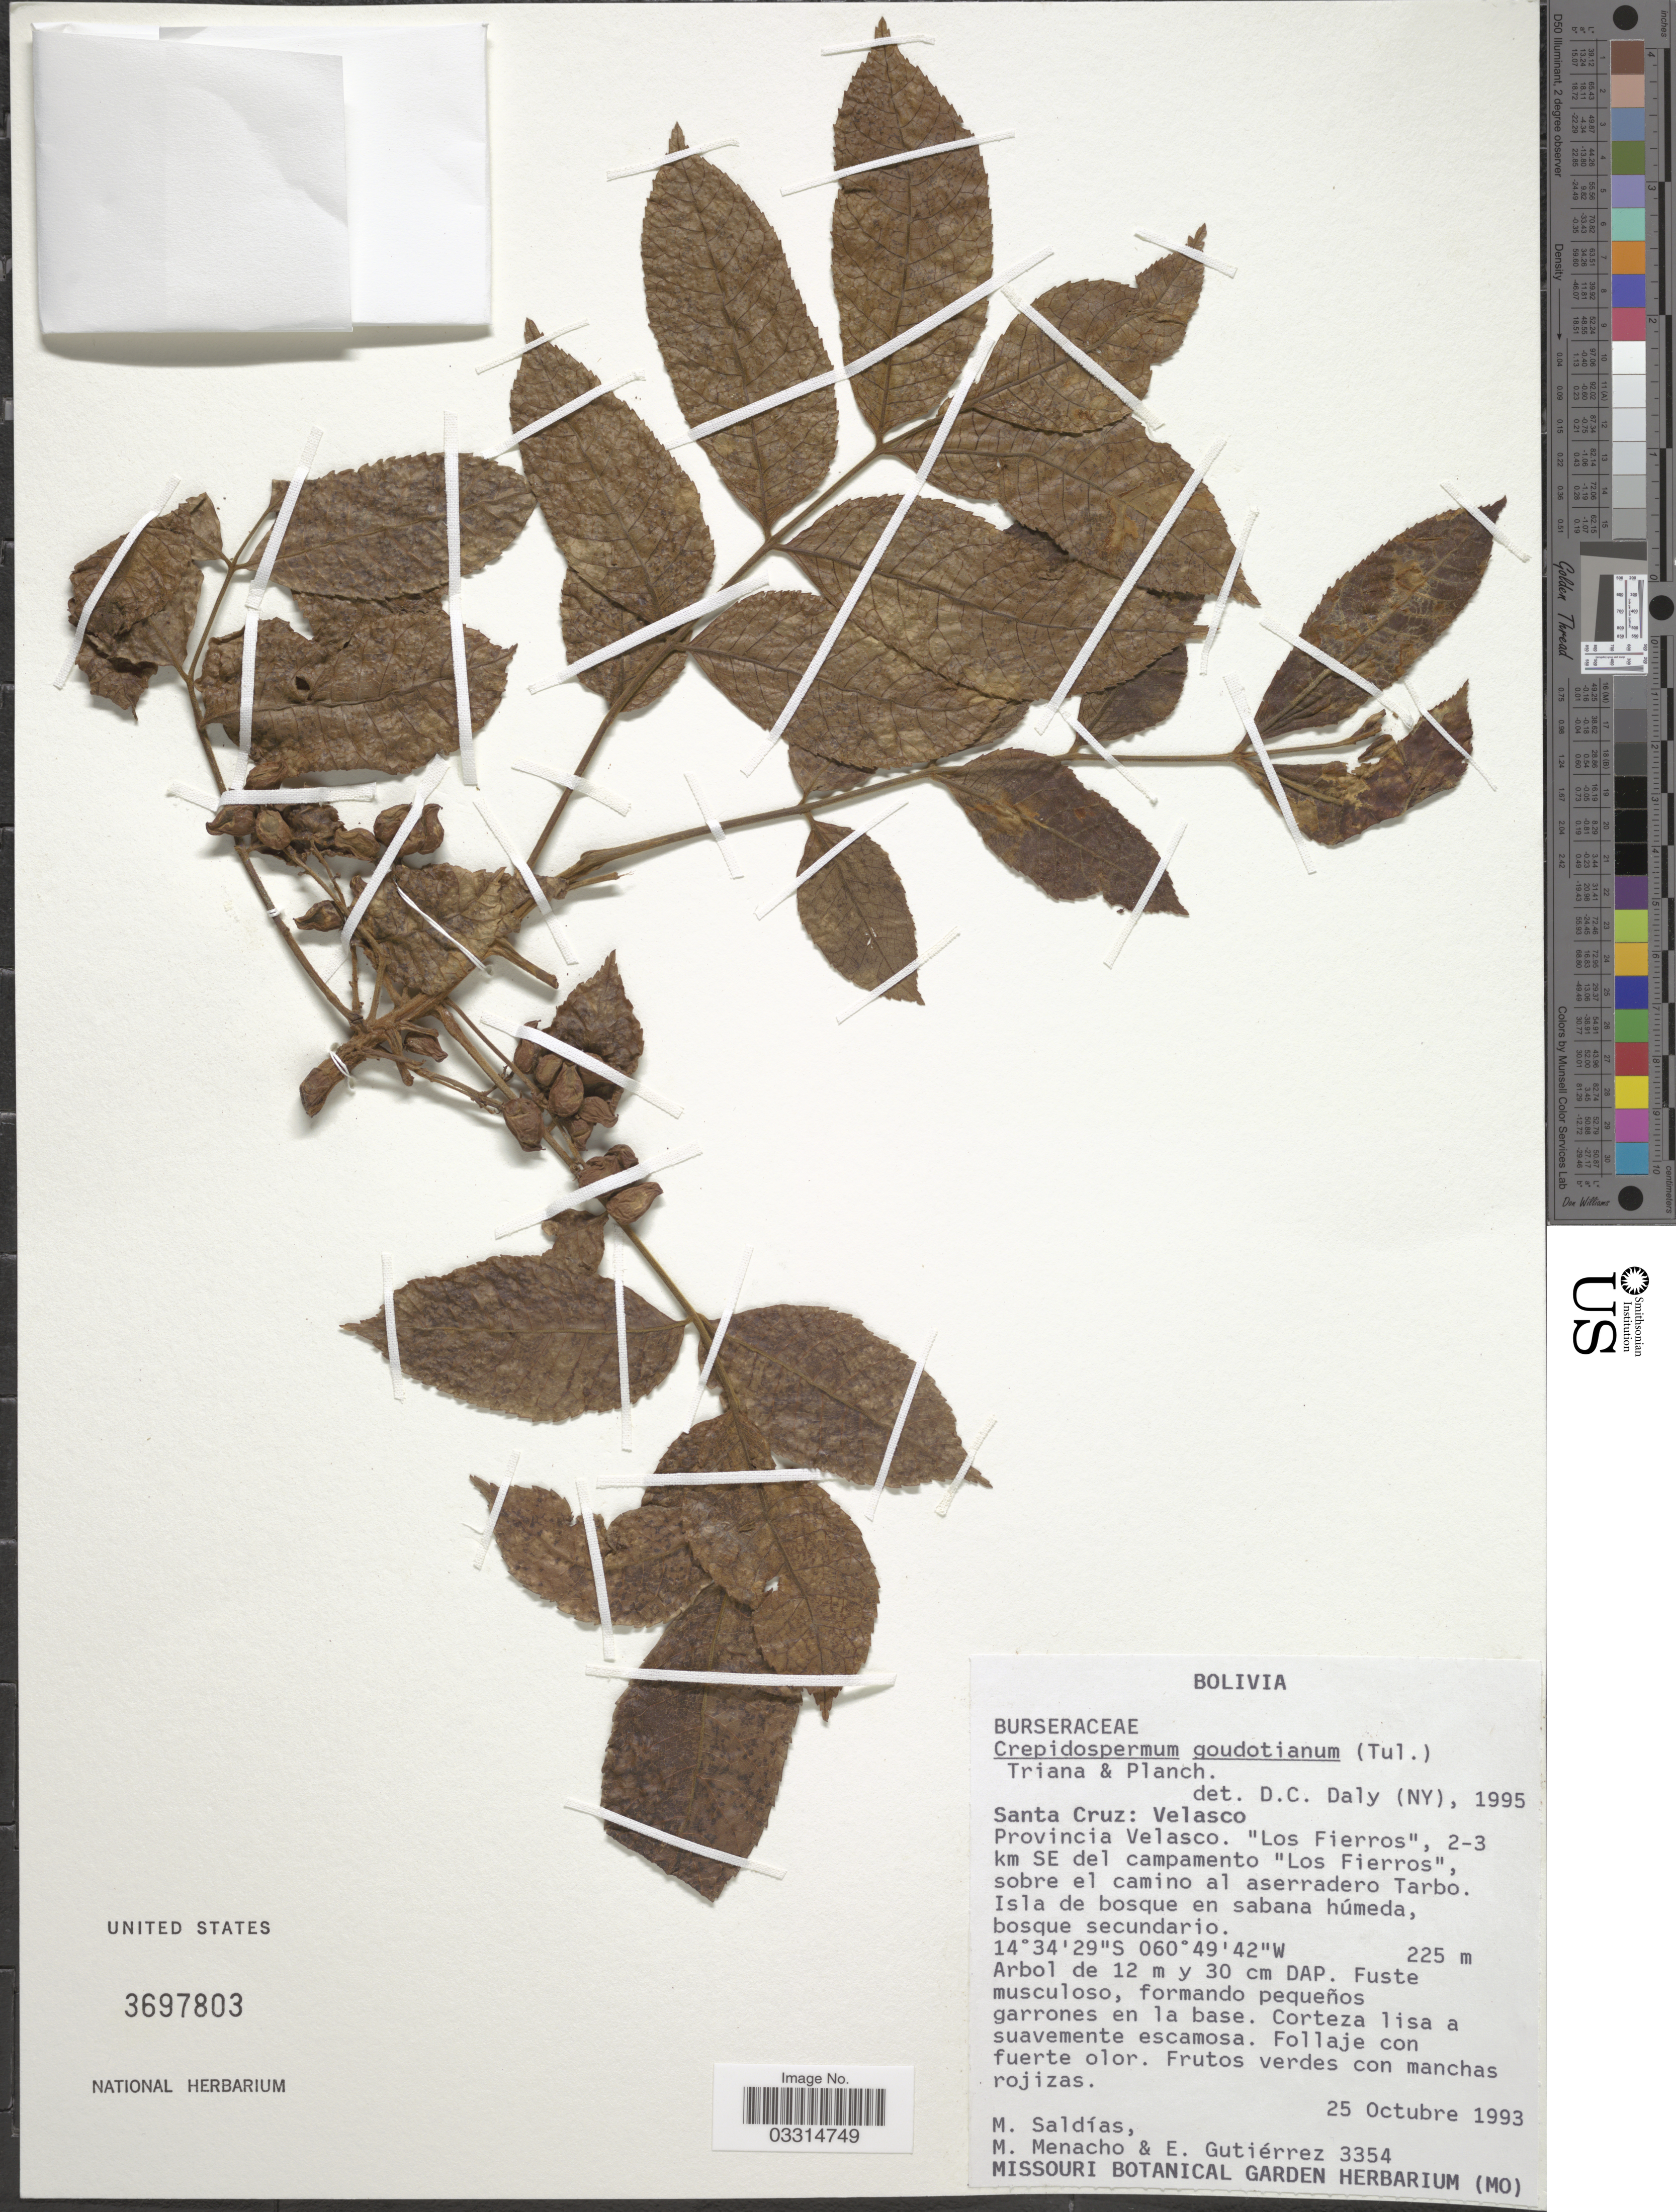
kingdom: Plantae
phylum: Tracheophyta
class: Magnoliopsida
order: Sapindales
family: Burseraceae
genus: Protium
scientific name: Protium goudotianum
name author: (Tul.) Byng & Christenh.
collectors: M. Saldias, M. Menacho & E. Gutiérrez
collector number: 3354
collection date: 1993-10-25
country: Bolivia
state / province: Santa Cruz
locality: Velasco, Provincia Velasco. "Los Fierros", 2-3 km SE del campamento "Los Fierros", sobre el camino al aserradero Tarbo. Isla de bosque en sabana húmeda, bosque secundario.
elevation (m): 225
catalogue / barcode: US 3697803